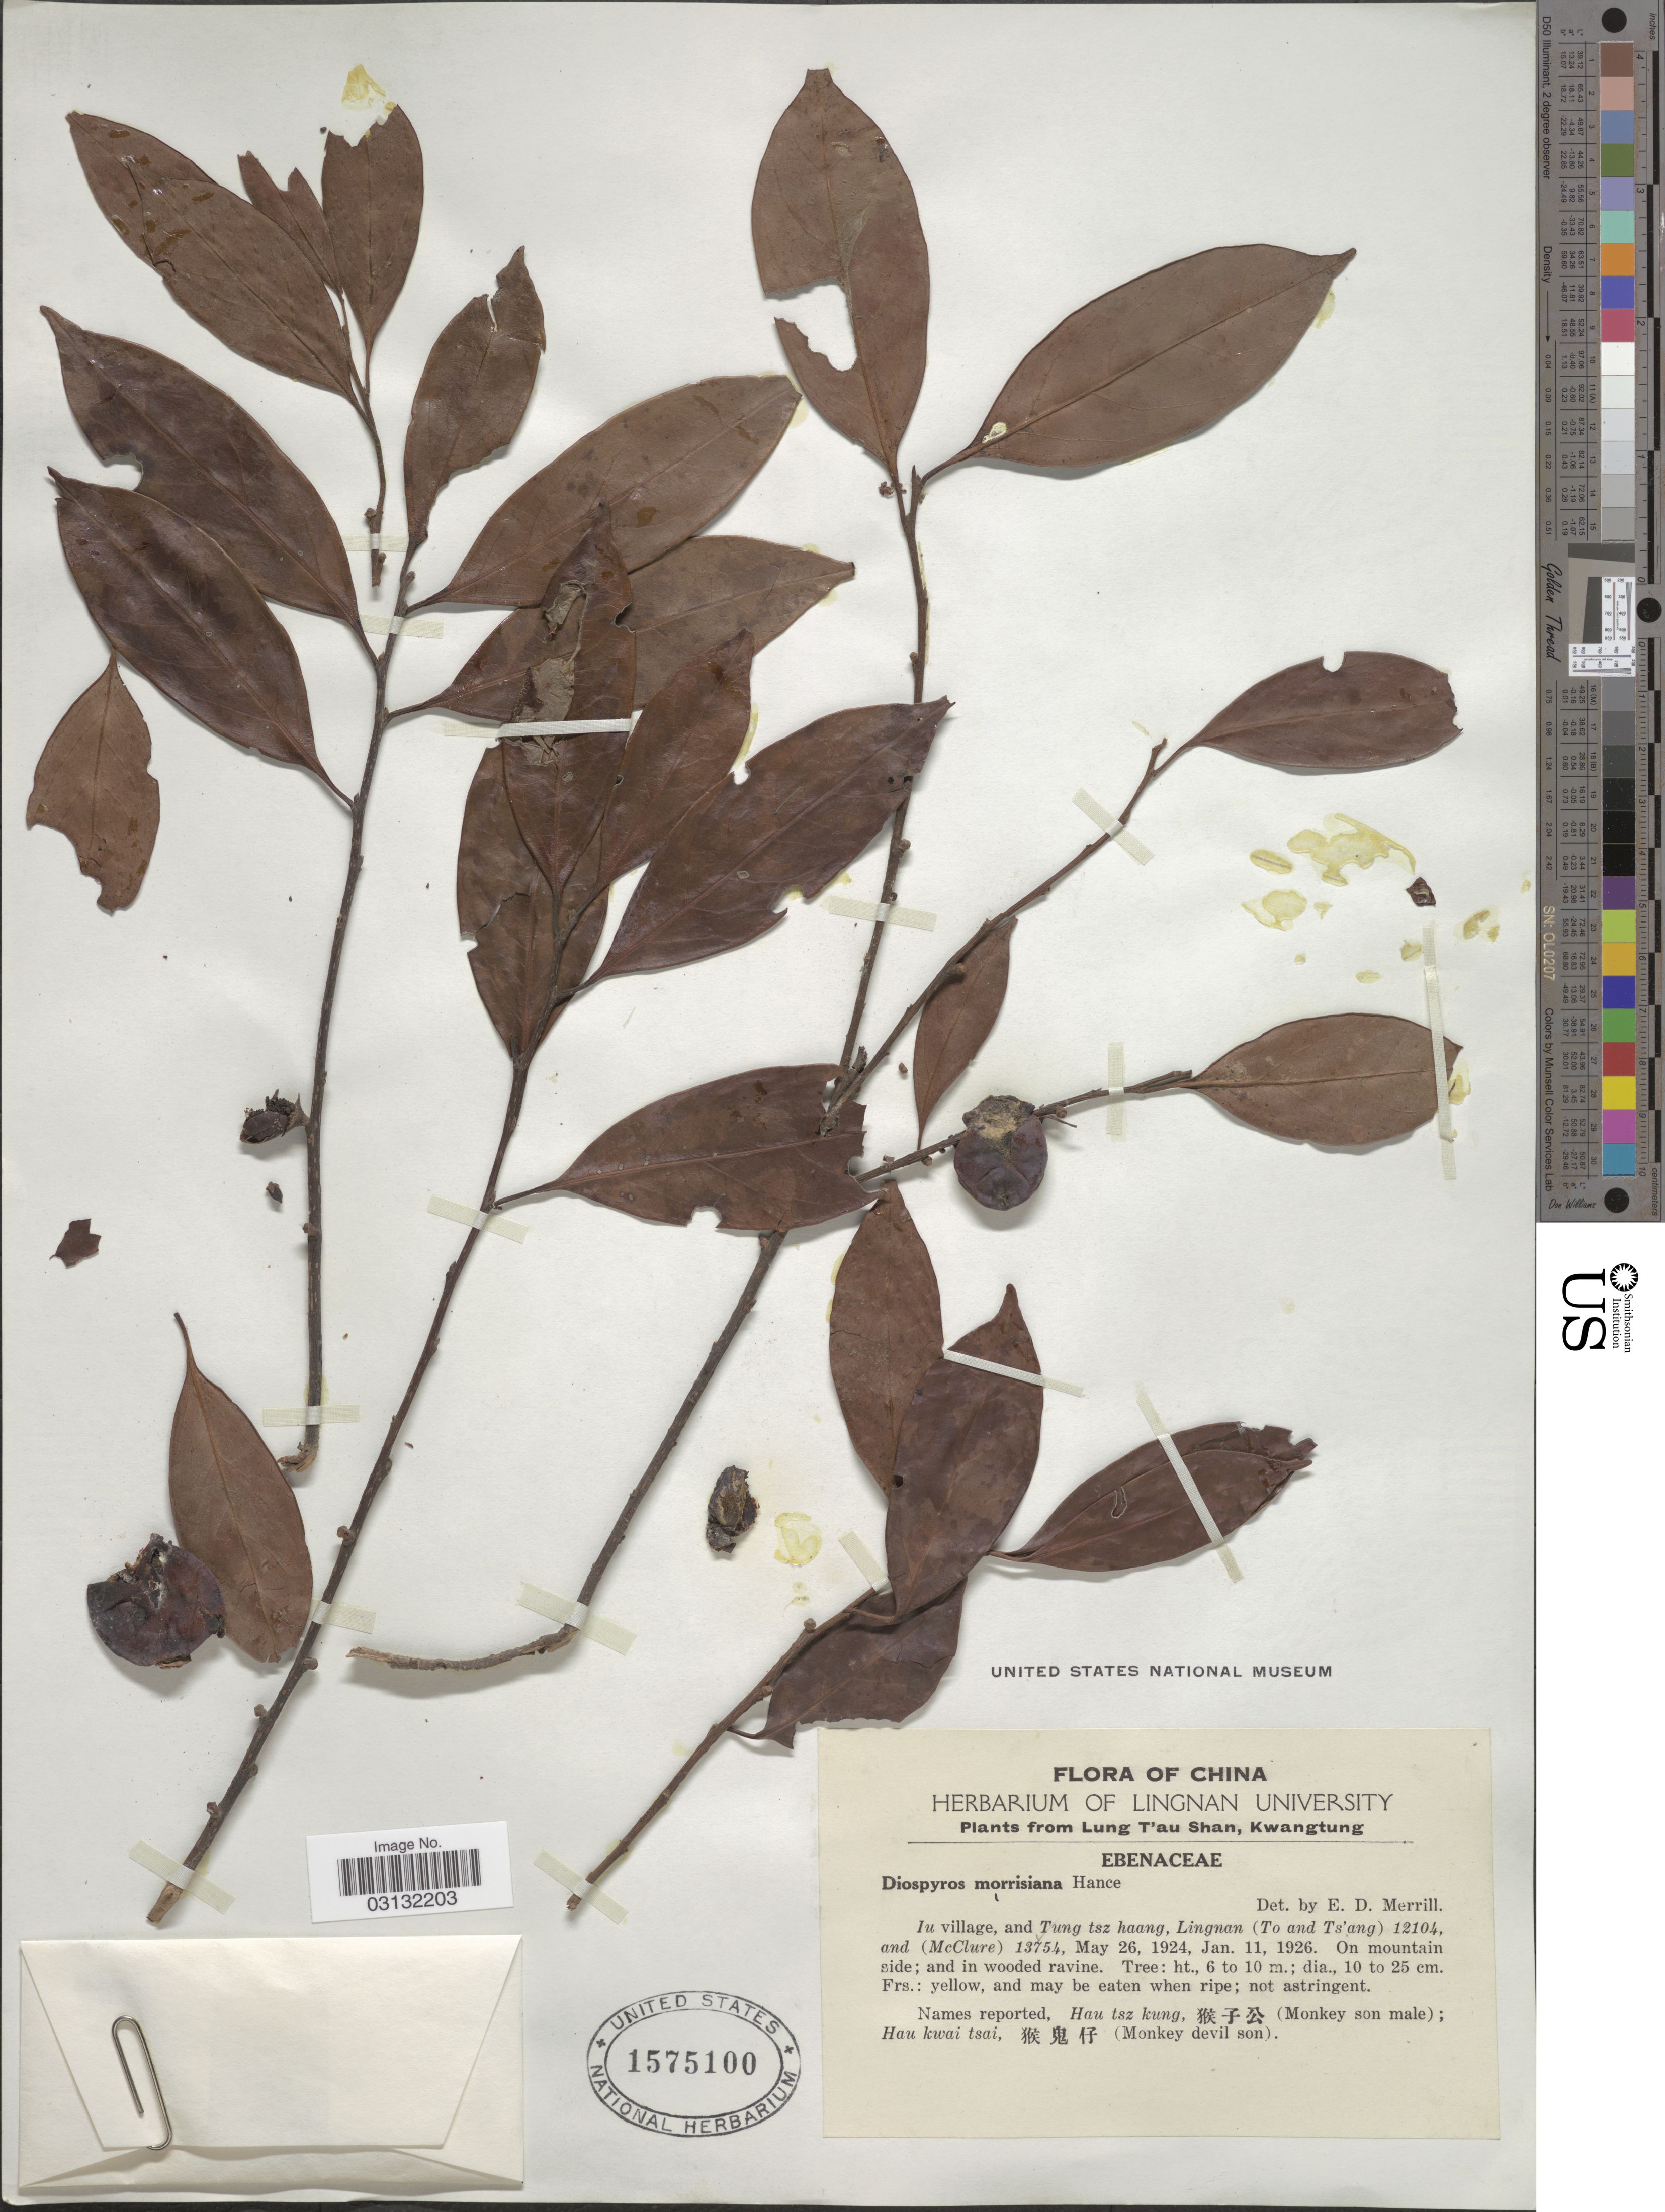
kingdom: Plantae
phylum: Tracheophyta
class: Magnoliopsida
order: Ericales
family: Ebenaceae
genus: Diospyros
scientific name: Diospyros morrisiana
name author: Hance in Walp.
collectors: -. To, -. T'sang & McClure, --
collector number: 12104/13754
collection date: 1924-05-26/1926-01-11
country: China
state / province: Guangdong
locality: Lung T'au Shan, Kwangtung. Iu village, and Tung tsz haang, Lingnan.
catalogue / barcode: US 1575100